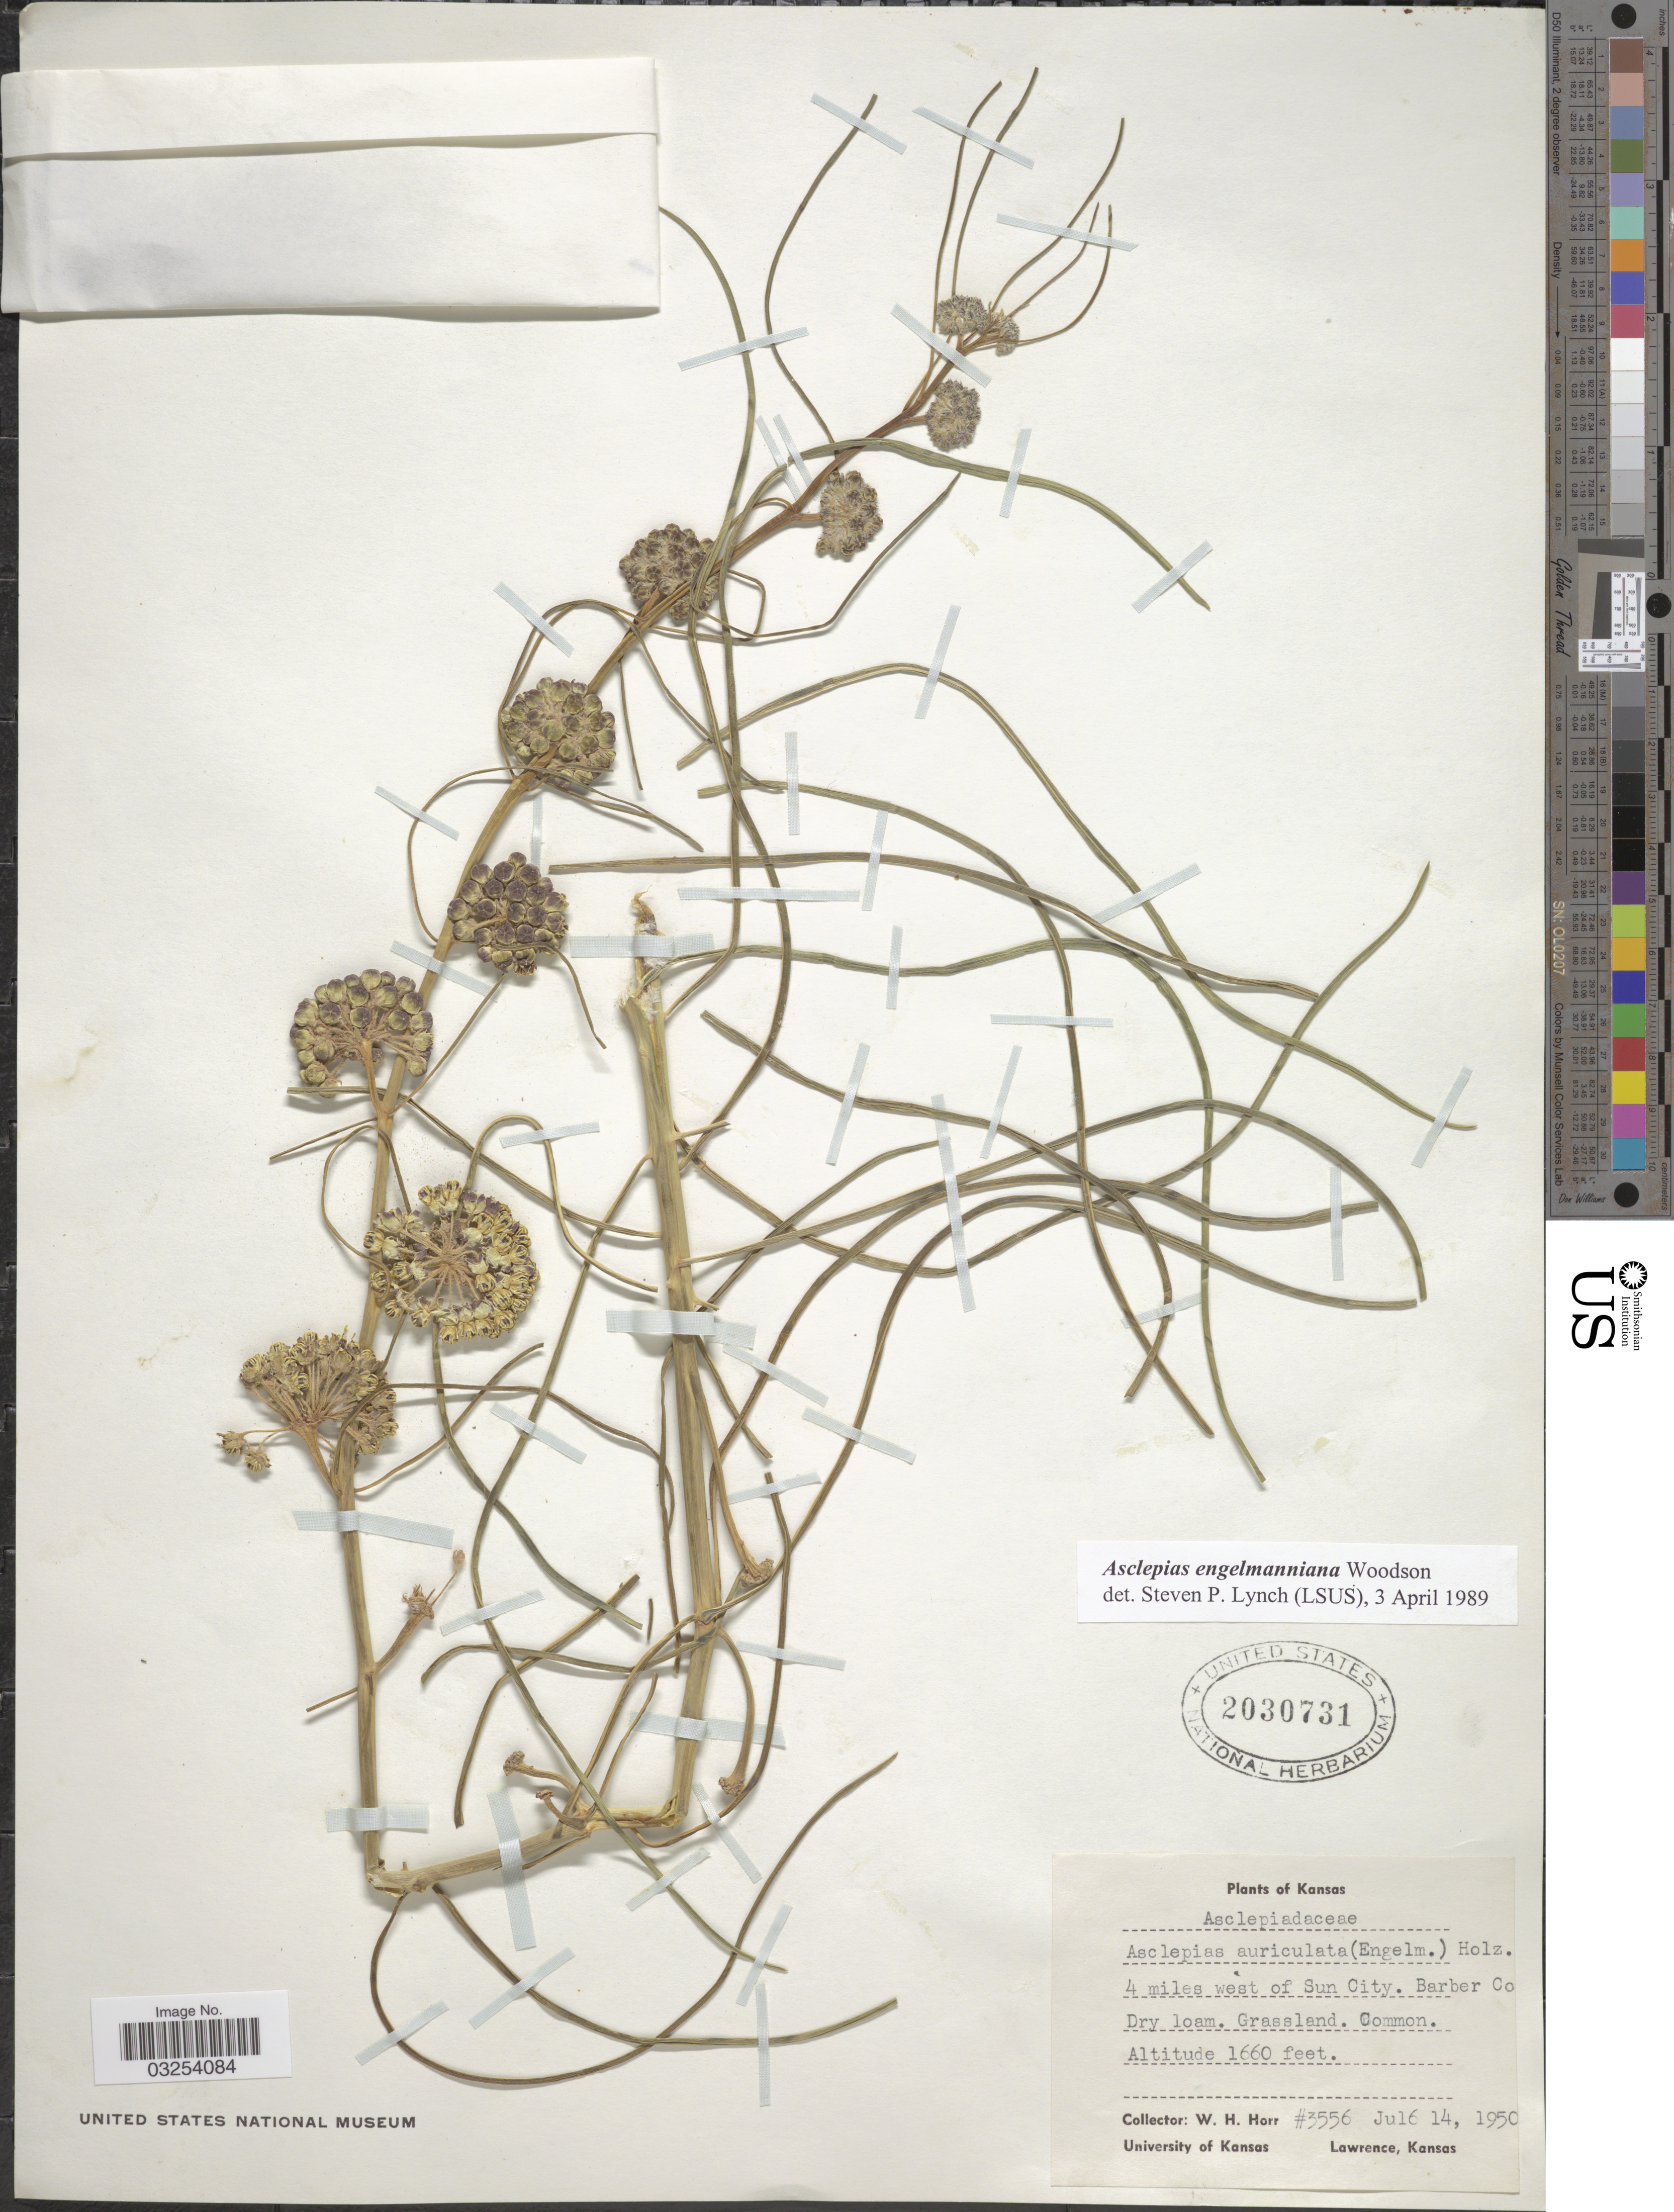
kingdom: Plantae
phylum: Tracheophyta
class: Magnoliopsida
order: Gentianales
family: Apocynaceae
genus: Asclepias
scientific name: Asclepias engelmanniana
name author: Woodson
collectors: W. H. Horr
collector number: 3556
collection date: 1950-07-14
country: United States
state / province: Kansas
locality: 4 miles west of Sun City, Barber Co.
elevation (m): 506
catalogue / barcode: US 2030731